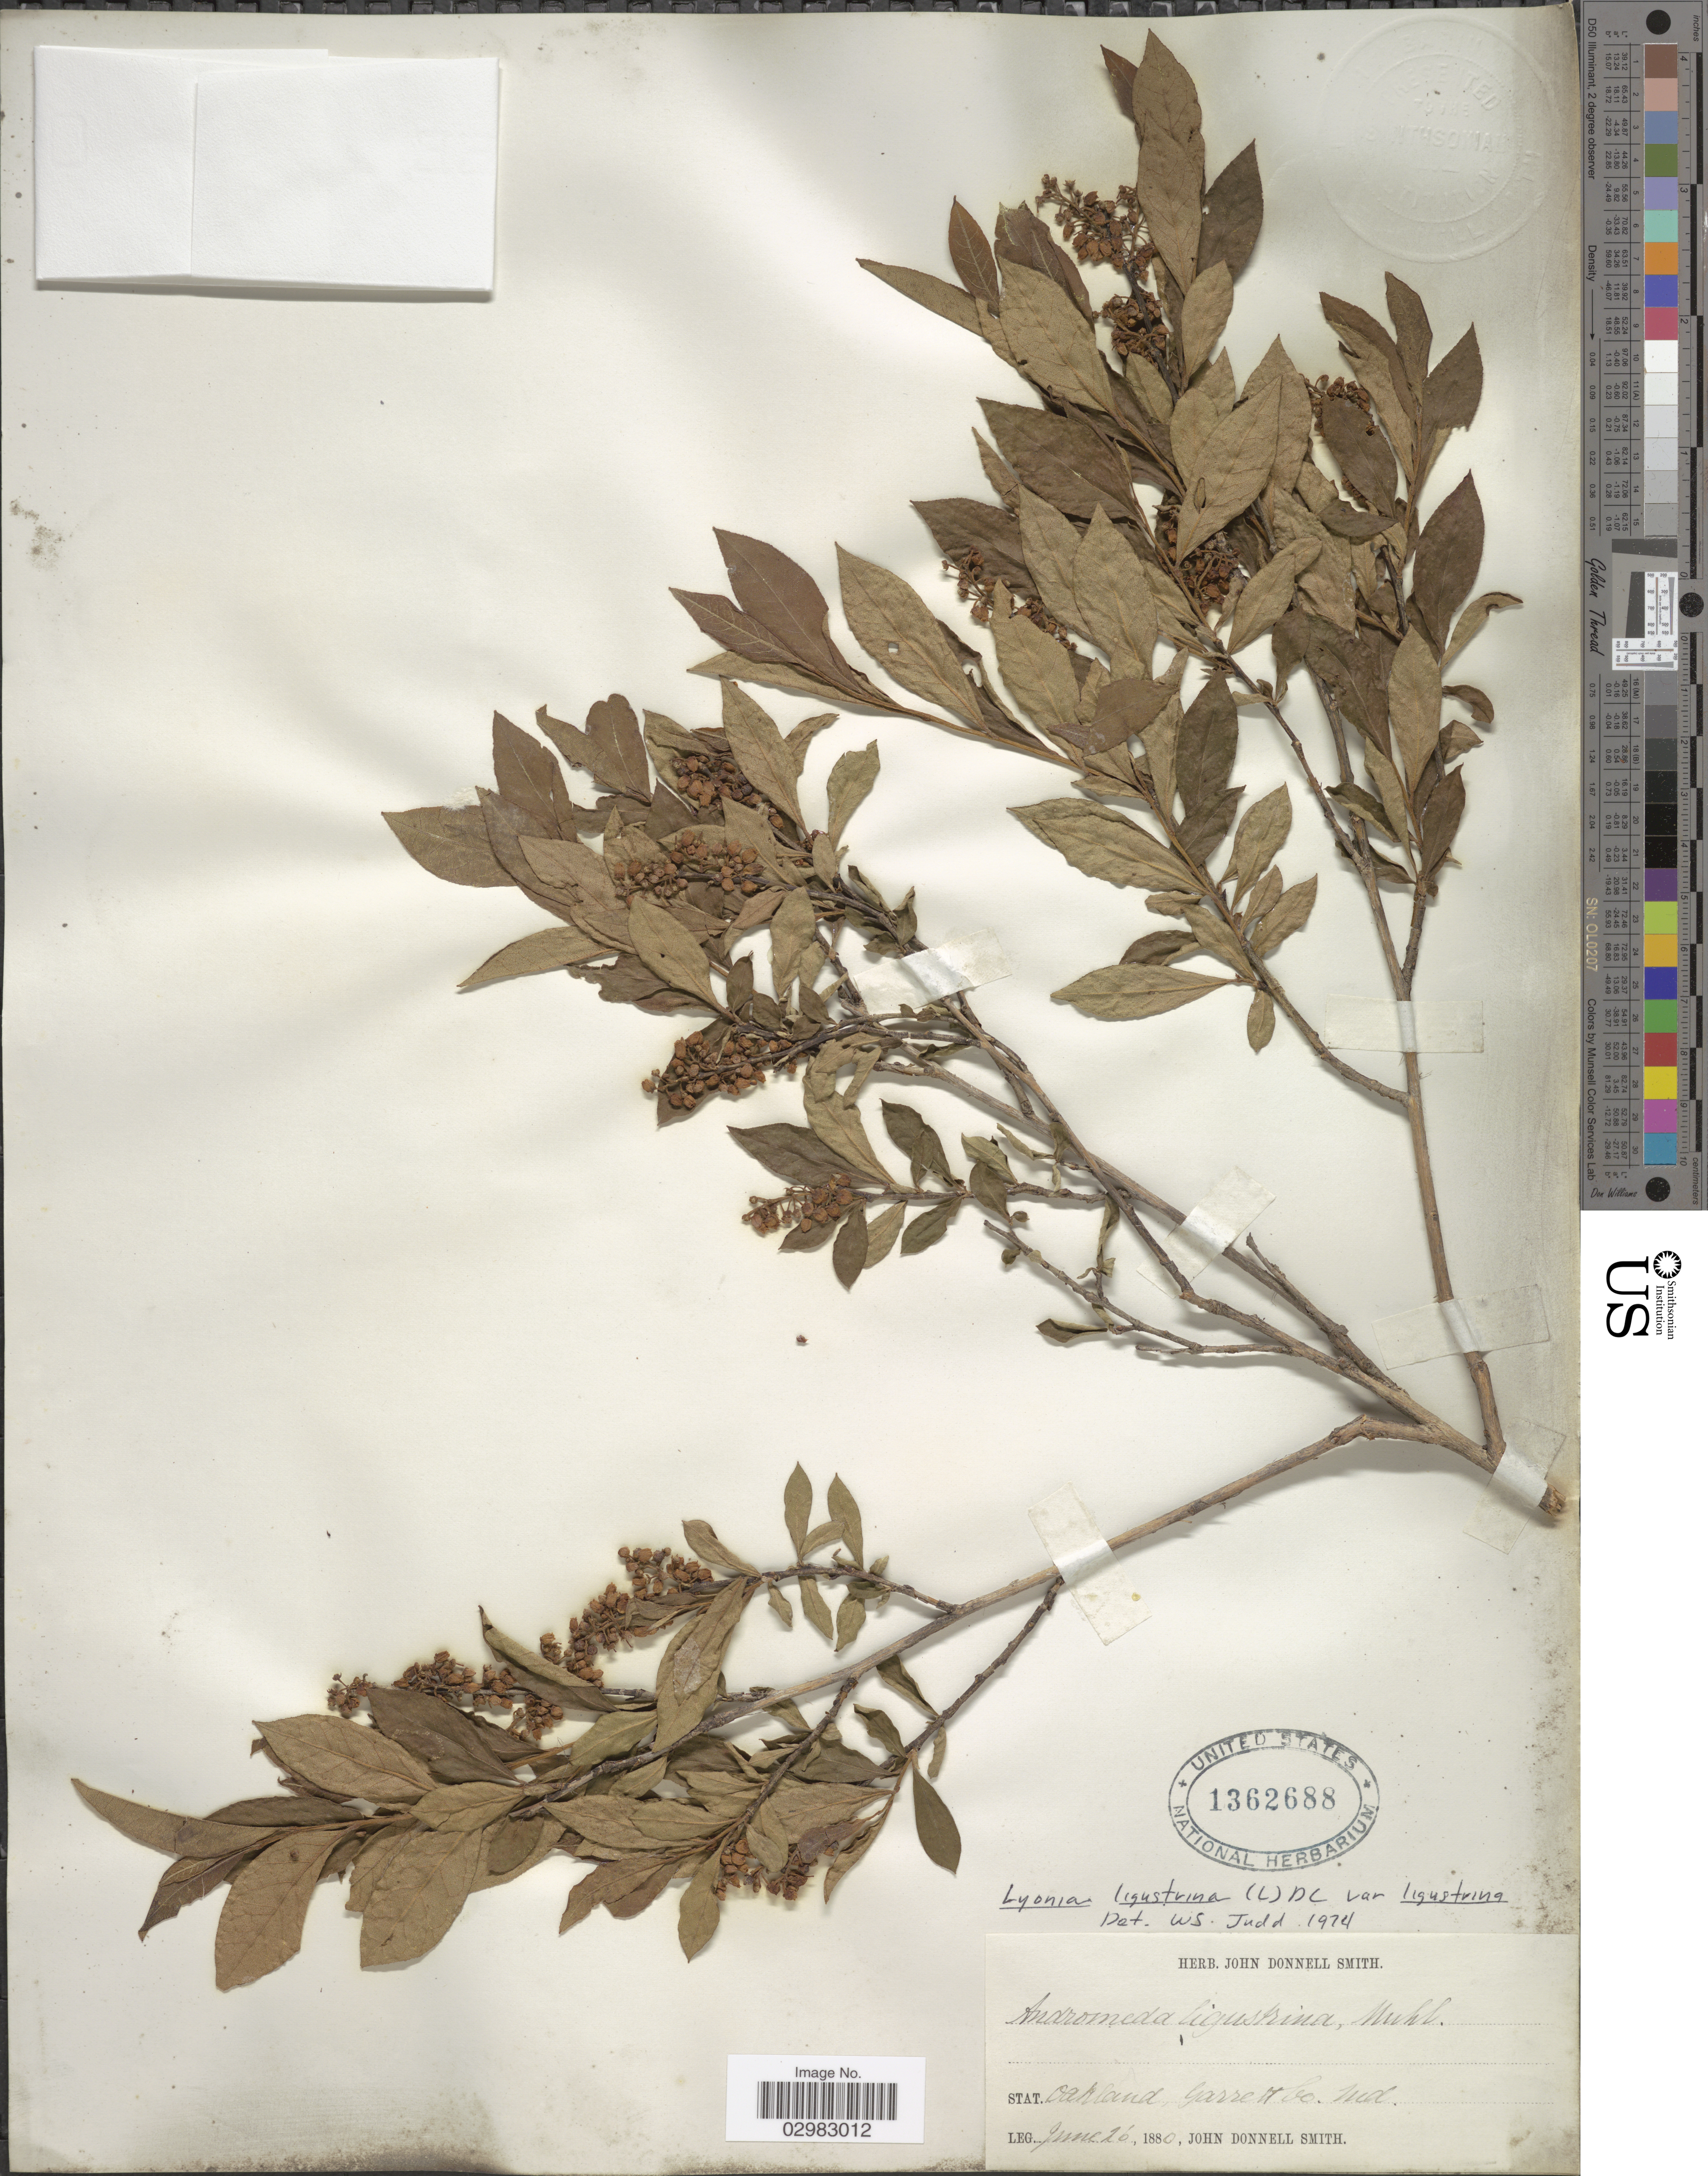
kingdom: Plantae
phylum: Tracheophyta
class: Magnoliopsida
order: Ericales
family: Ericaceae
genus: Lyonia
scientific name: Lyonia ligustrina var. ligustrina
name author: (L.) DC.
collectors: J. Donnell Smith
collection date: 1880-06-26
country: United States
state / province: Maryland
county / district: Garrett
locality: Stat. Oakland, Garrett Co.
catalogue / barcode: US 1362688